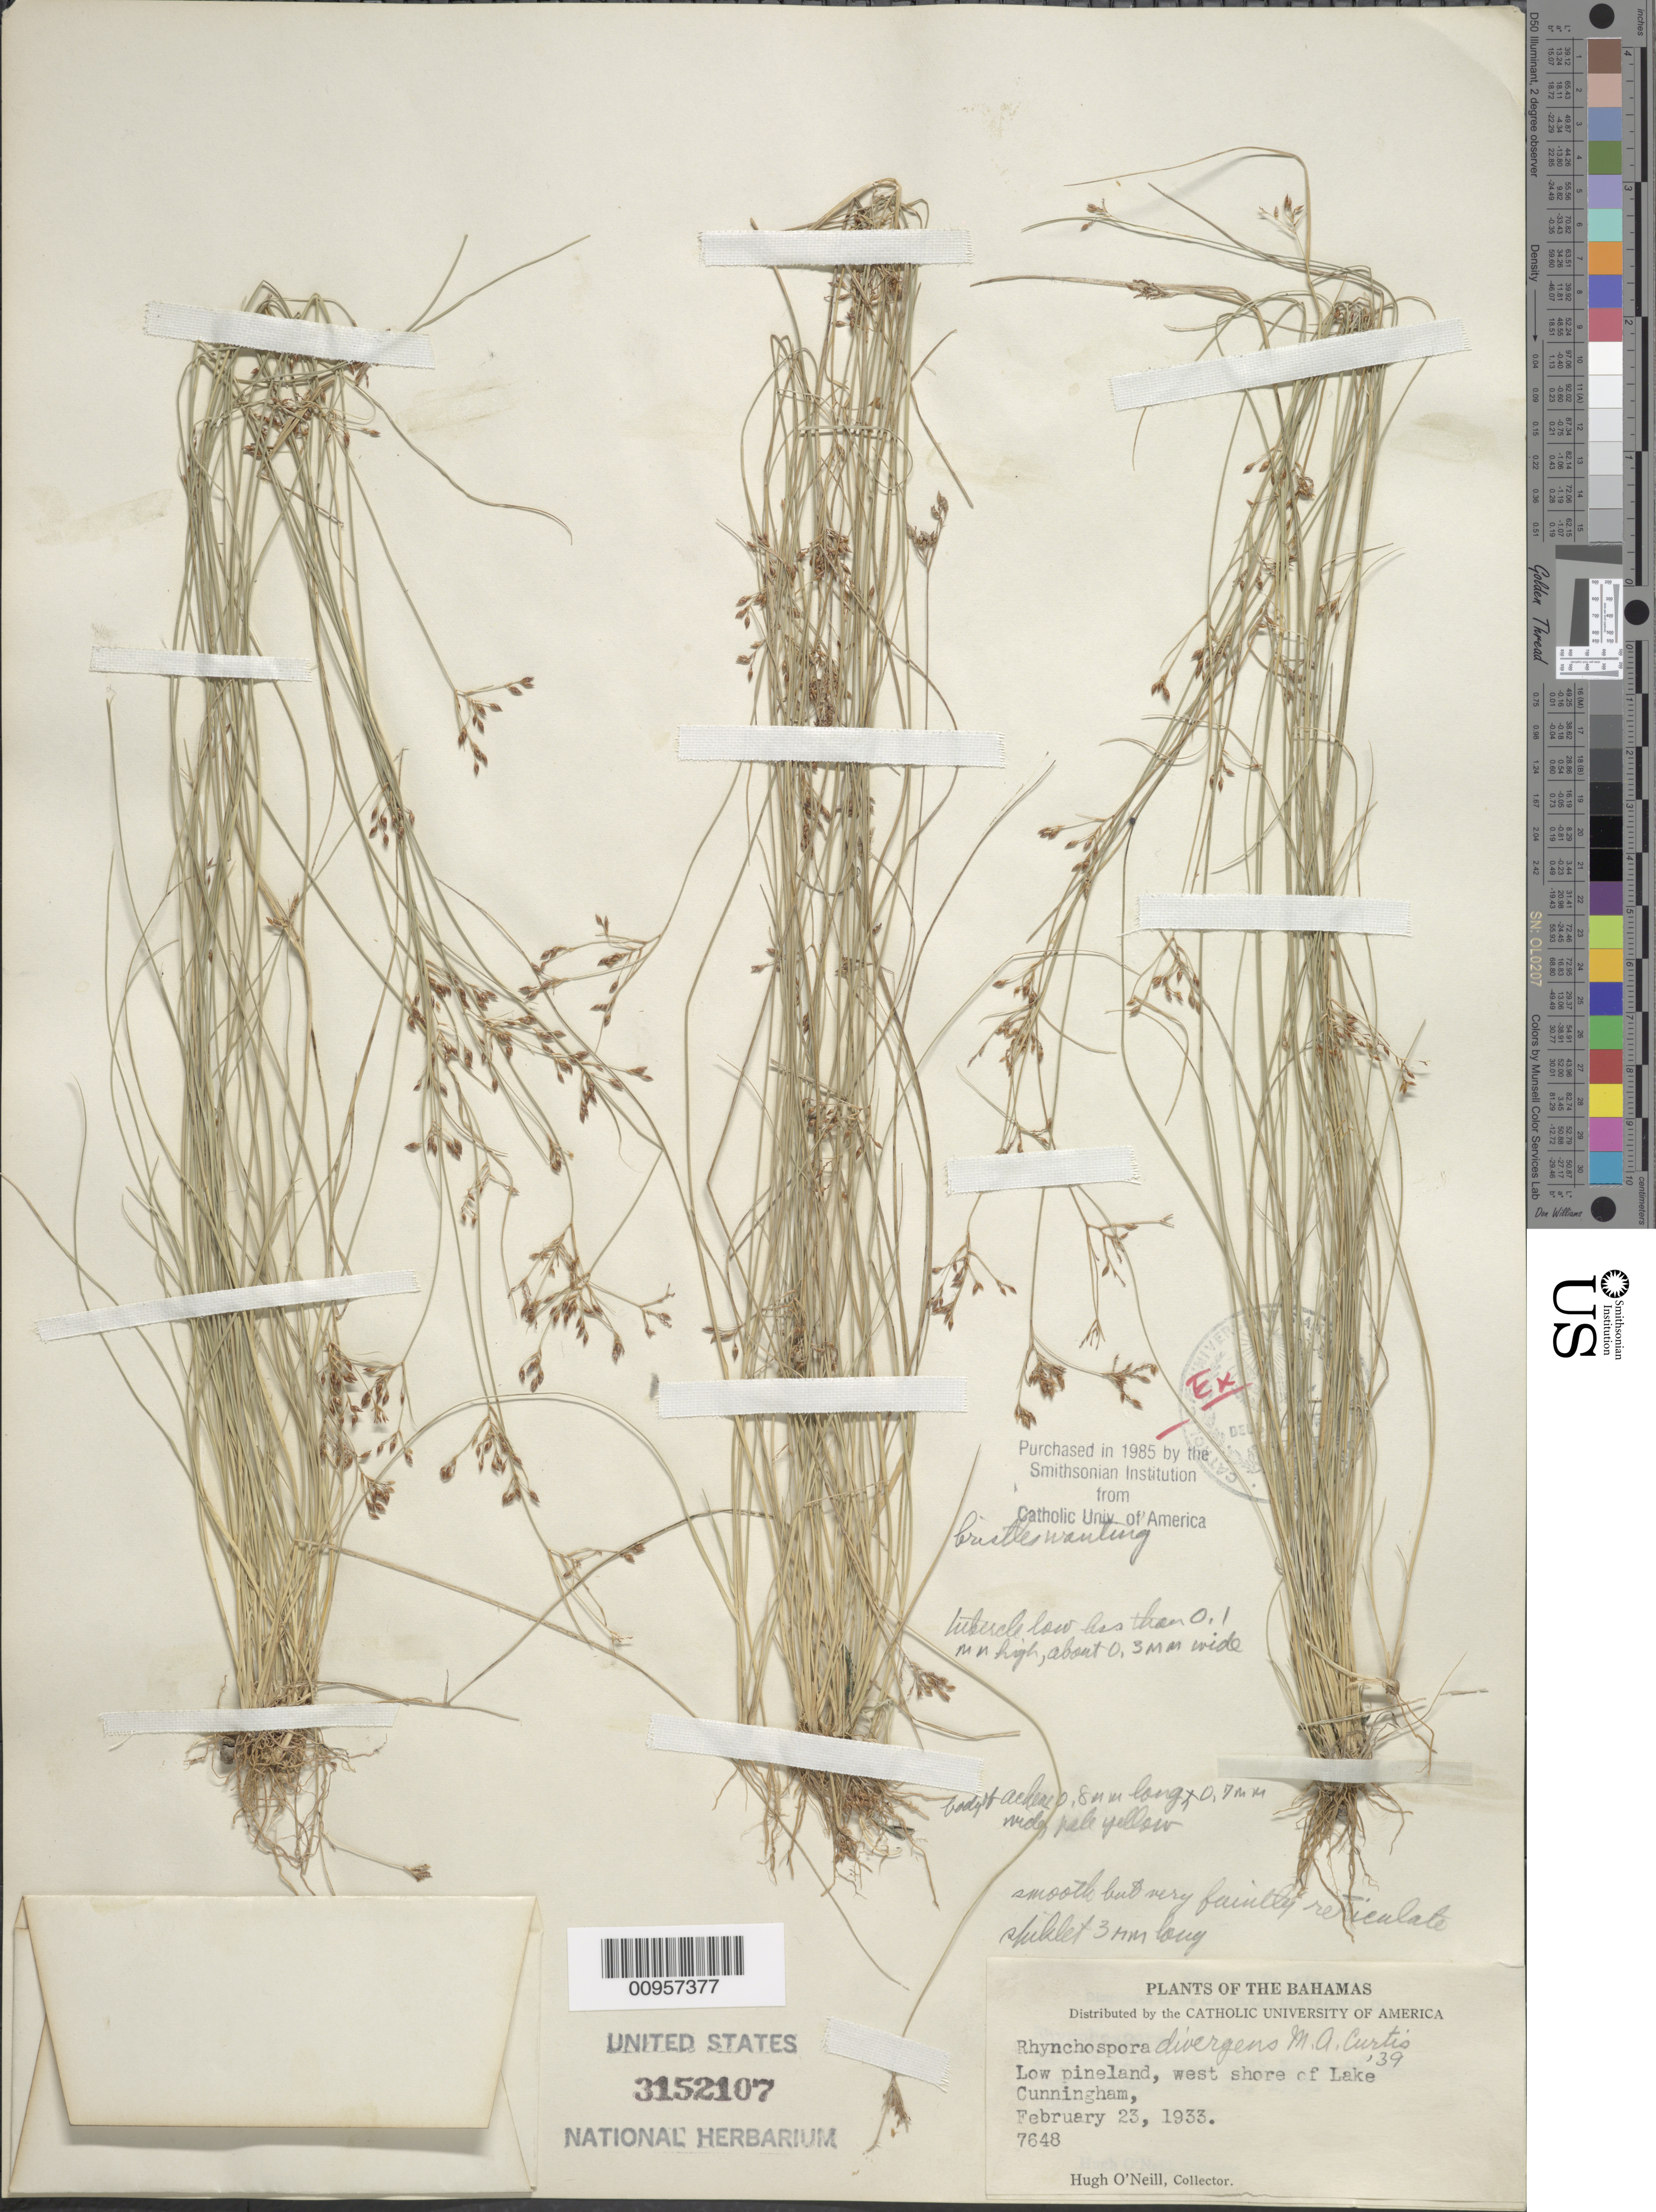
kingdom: Plantae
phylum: Tracheophyta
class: Liliopsida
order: Poales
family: Cyperaceae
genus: Rhynchospora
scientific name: Rhynchospora divergens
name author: Chapm. ex M.A. Curtis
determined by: Curtiss, M. A.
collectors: H. O'Neill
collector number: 7648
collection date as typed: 23 Feb 1933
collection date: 1933-02-23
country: Bahamas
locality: West shore of Lake Cunningham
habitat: Low pinelands, shore of lake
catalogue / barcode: US 3152107